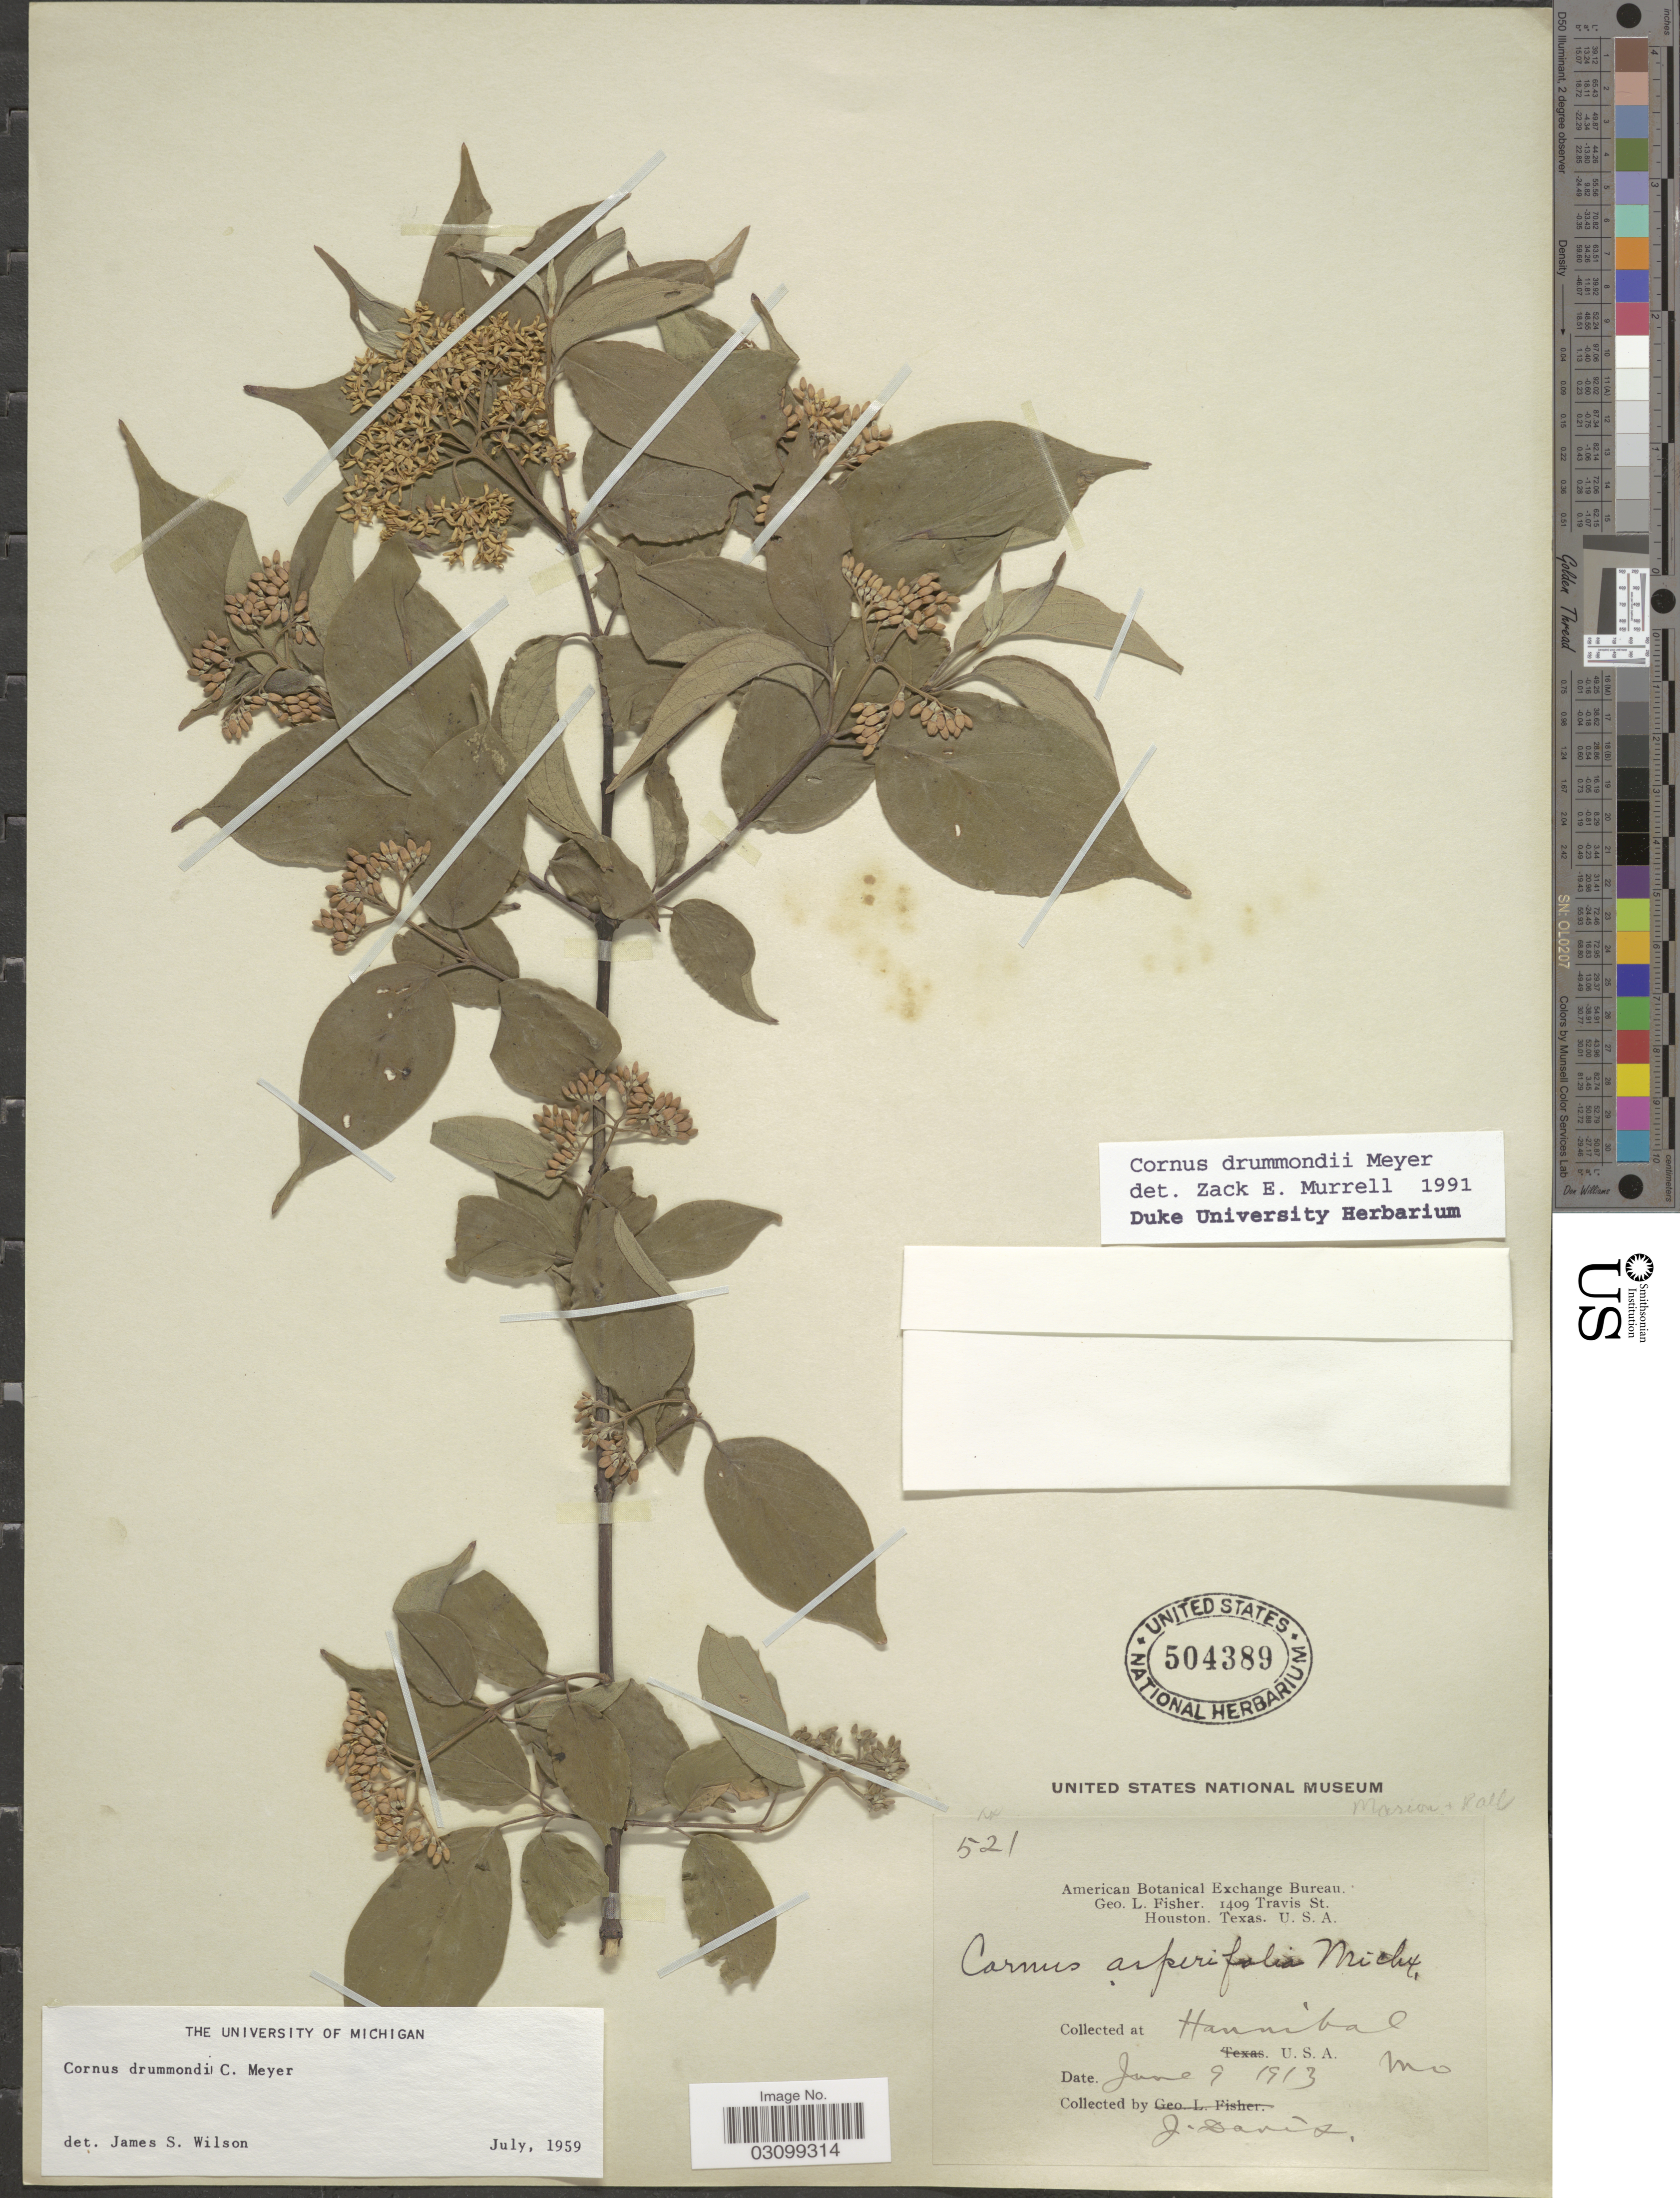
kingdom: Plantae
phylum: Tracheophyta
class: Magnoliopsida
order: Cornales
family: Cornaceae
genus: Cornus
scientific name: Cornus drummondii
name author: C.A. Mey.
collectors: J. Davis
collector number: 521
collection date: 1913-06-09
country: United States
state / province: Missouri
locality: Hannibal.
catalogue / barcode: US 504389